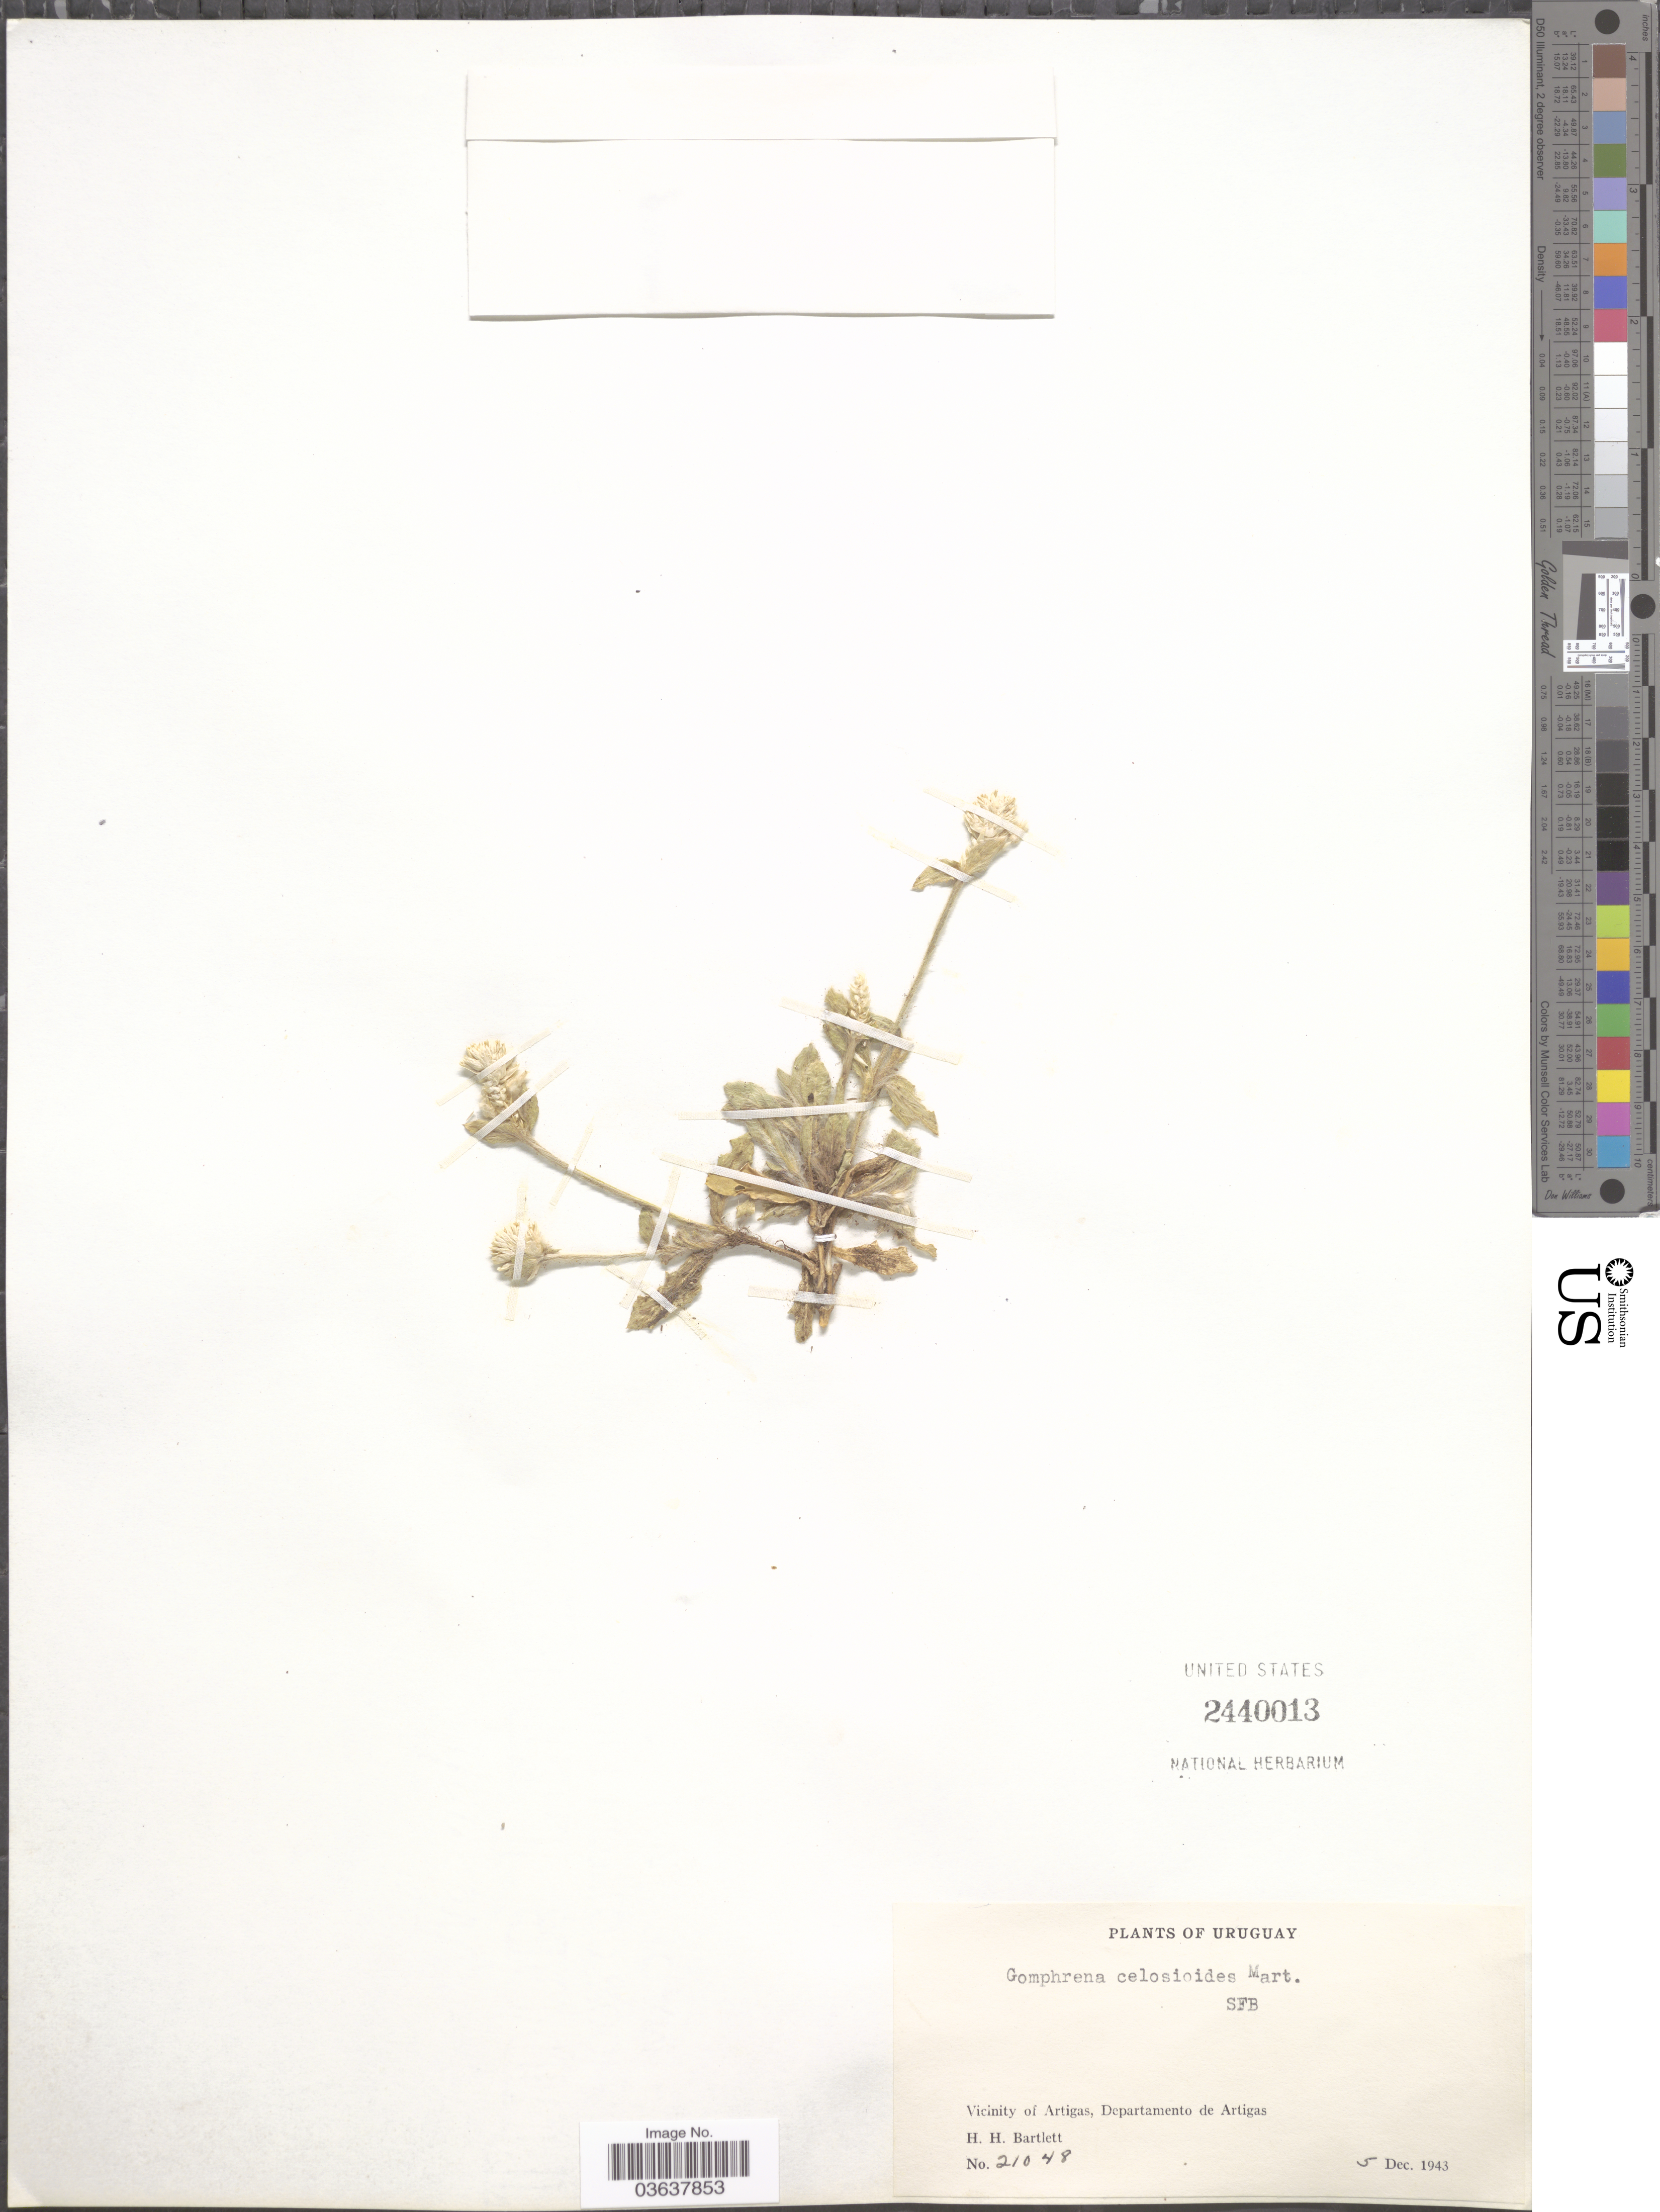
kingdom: Plantae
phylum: Tracheophyta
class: Magnoliopsida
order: Caryophyllales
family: Amaranthaceae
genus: Gomphrena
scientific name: Gomphrena celosioides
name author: Mart.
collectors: H. H. Bartlett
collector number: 21048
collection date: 1943-12-05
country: Uruguay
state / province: Artigas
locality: Vicinity of Artigas, Departamento de Artigas.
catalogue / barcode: US 2440013